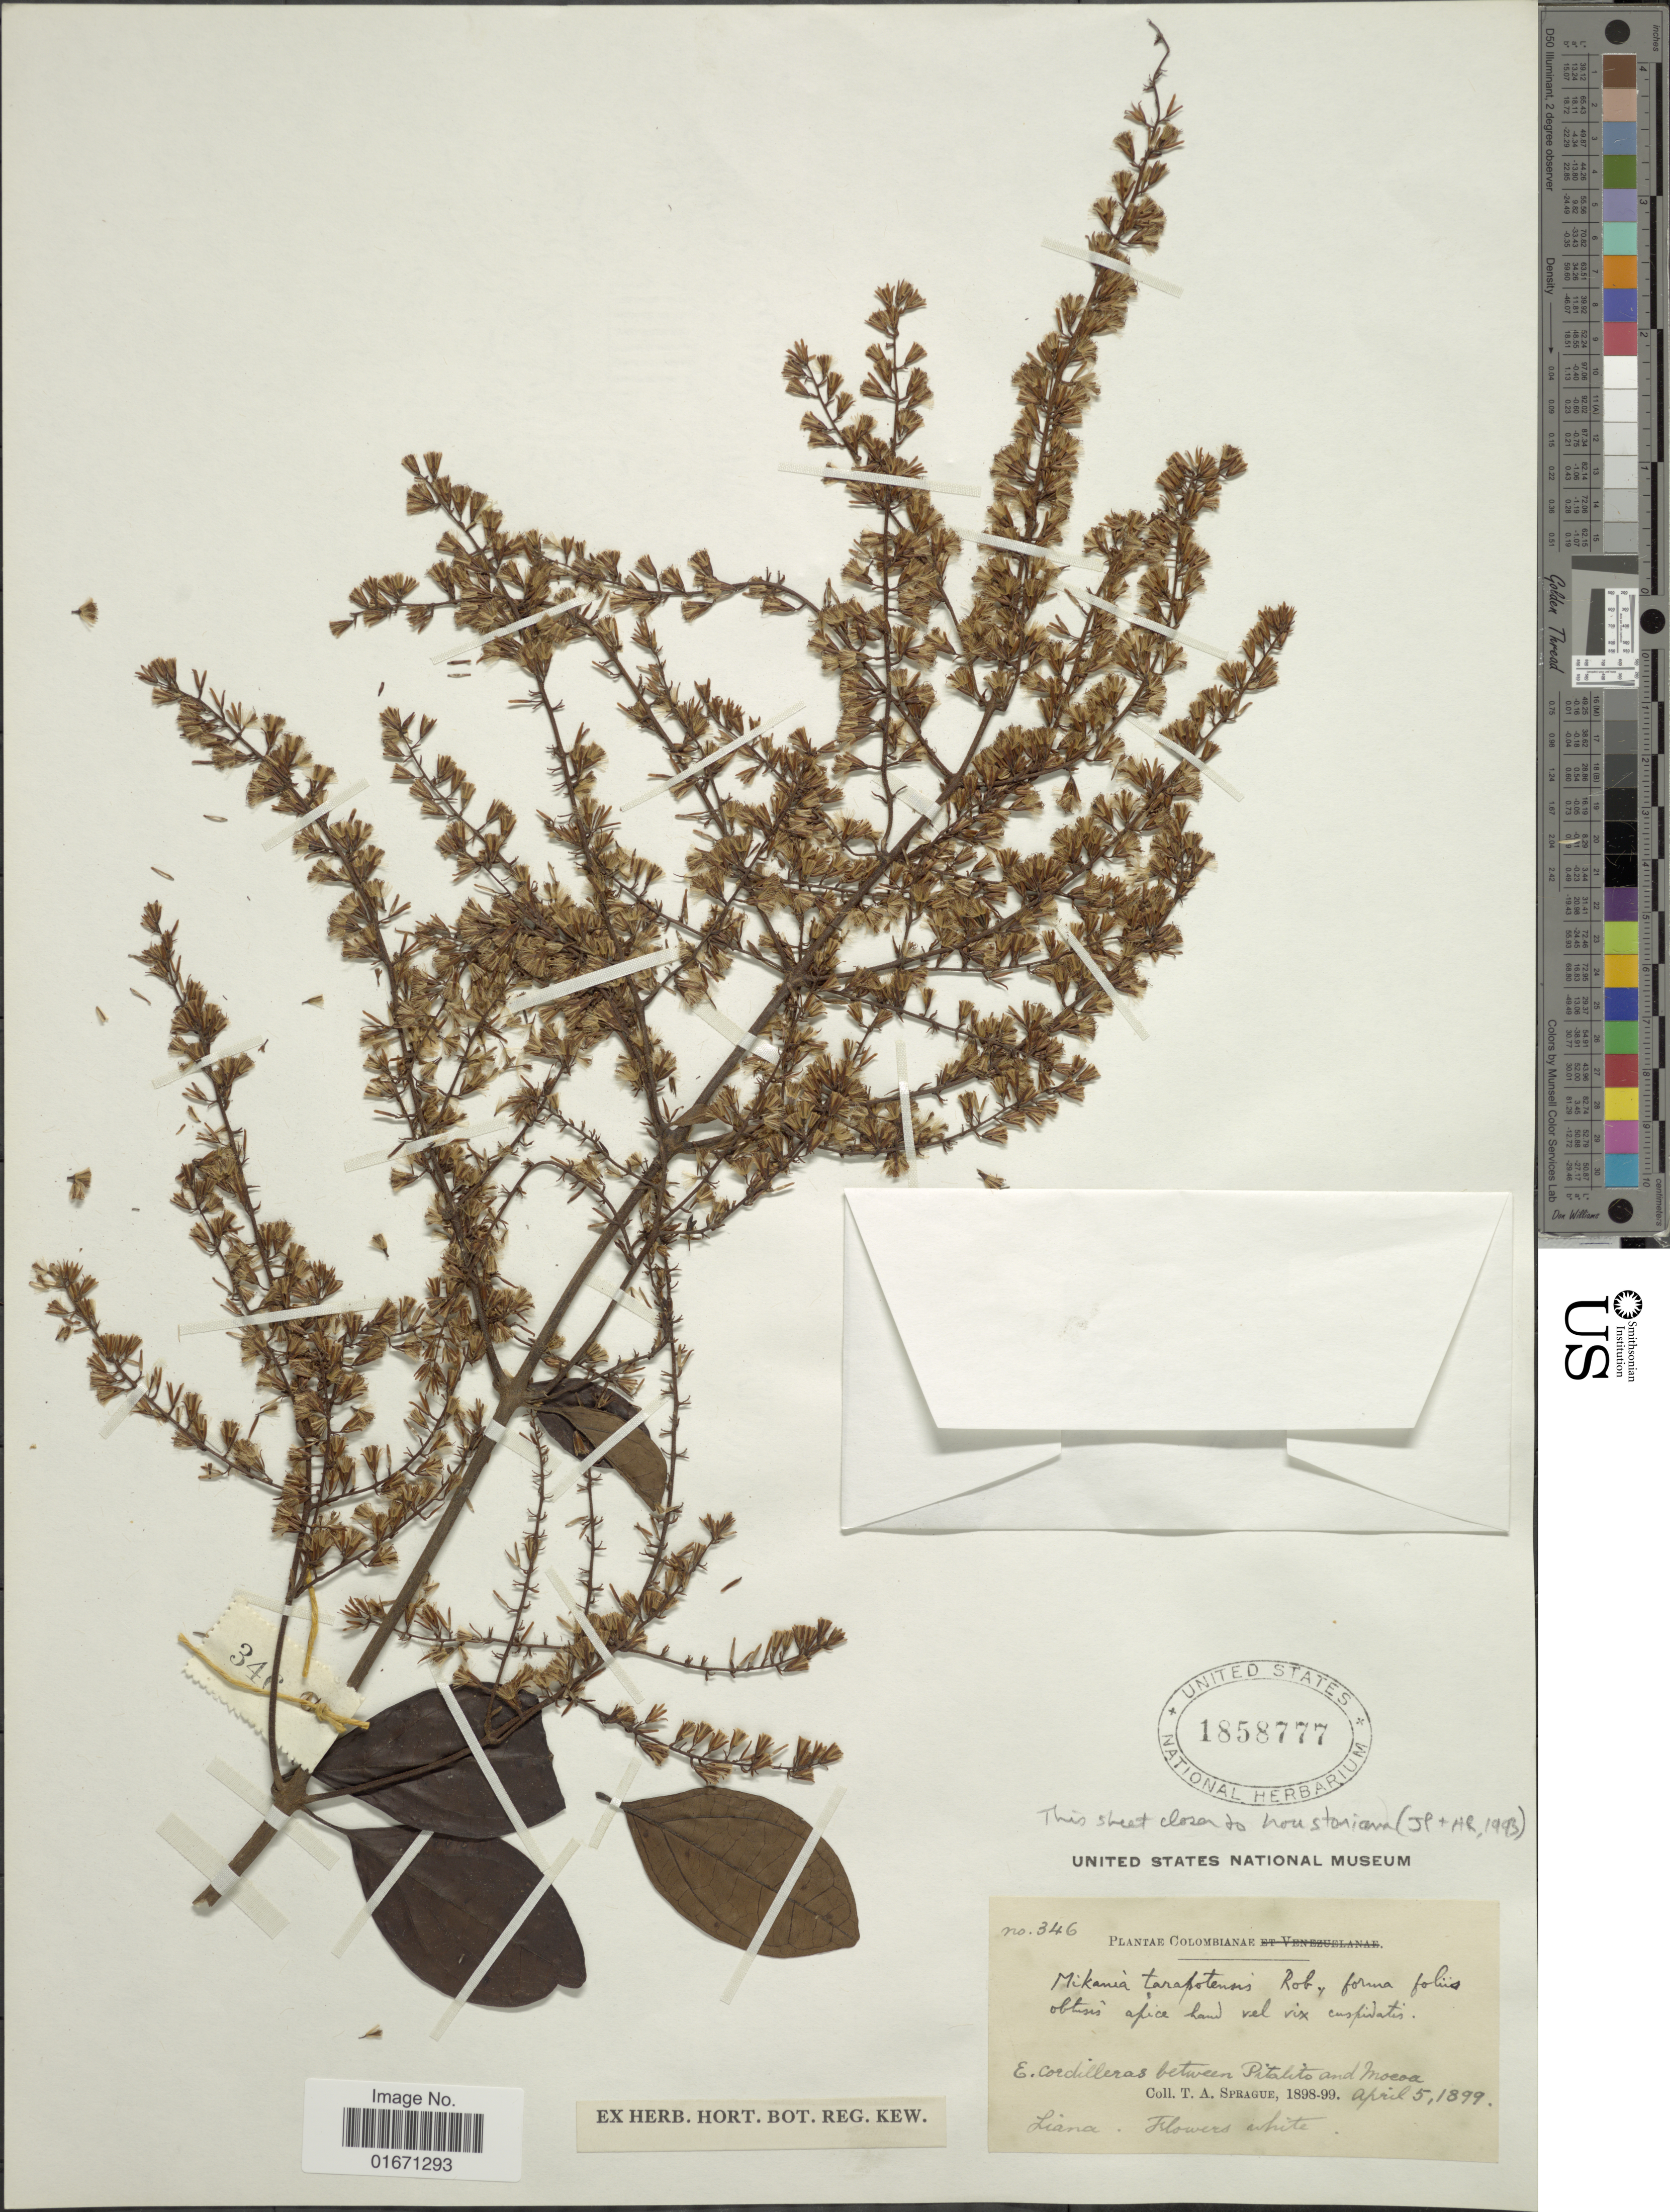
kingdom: Plantae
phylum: Tracheophyta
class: Magnoliopsida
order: Asterales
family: Asteraceae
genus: Mikania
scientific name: Mikania houstoniana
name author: (L.) B.L. Rob.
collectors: T. A. Sprague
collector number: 346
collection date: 1899-04-05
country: Colombia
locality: E. Cordilleras between Pitalito and Mocoa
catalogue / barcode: US 1858777